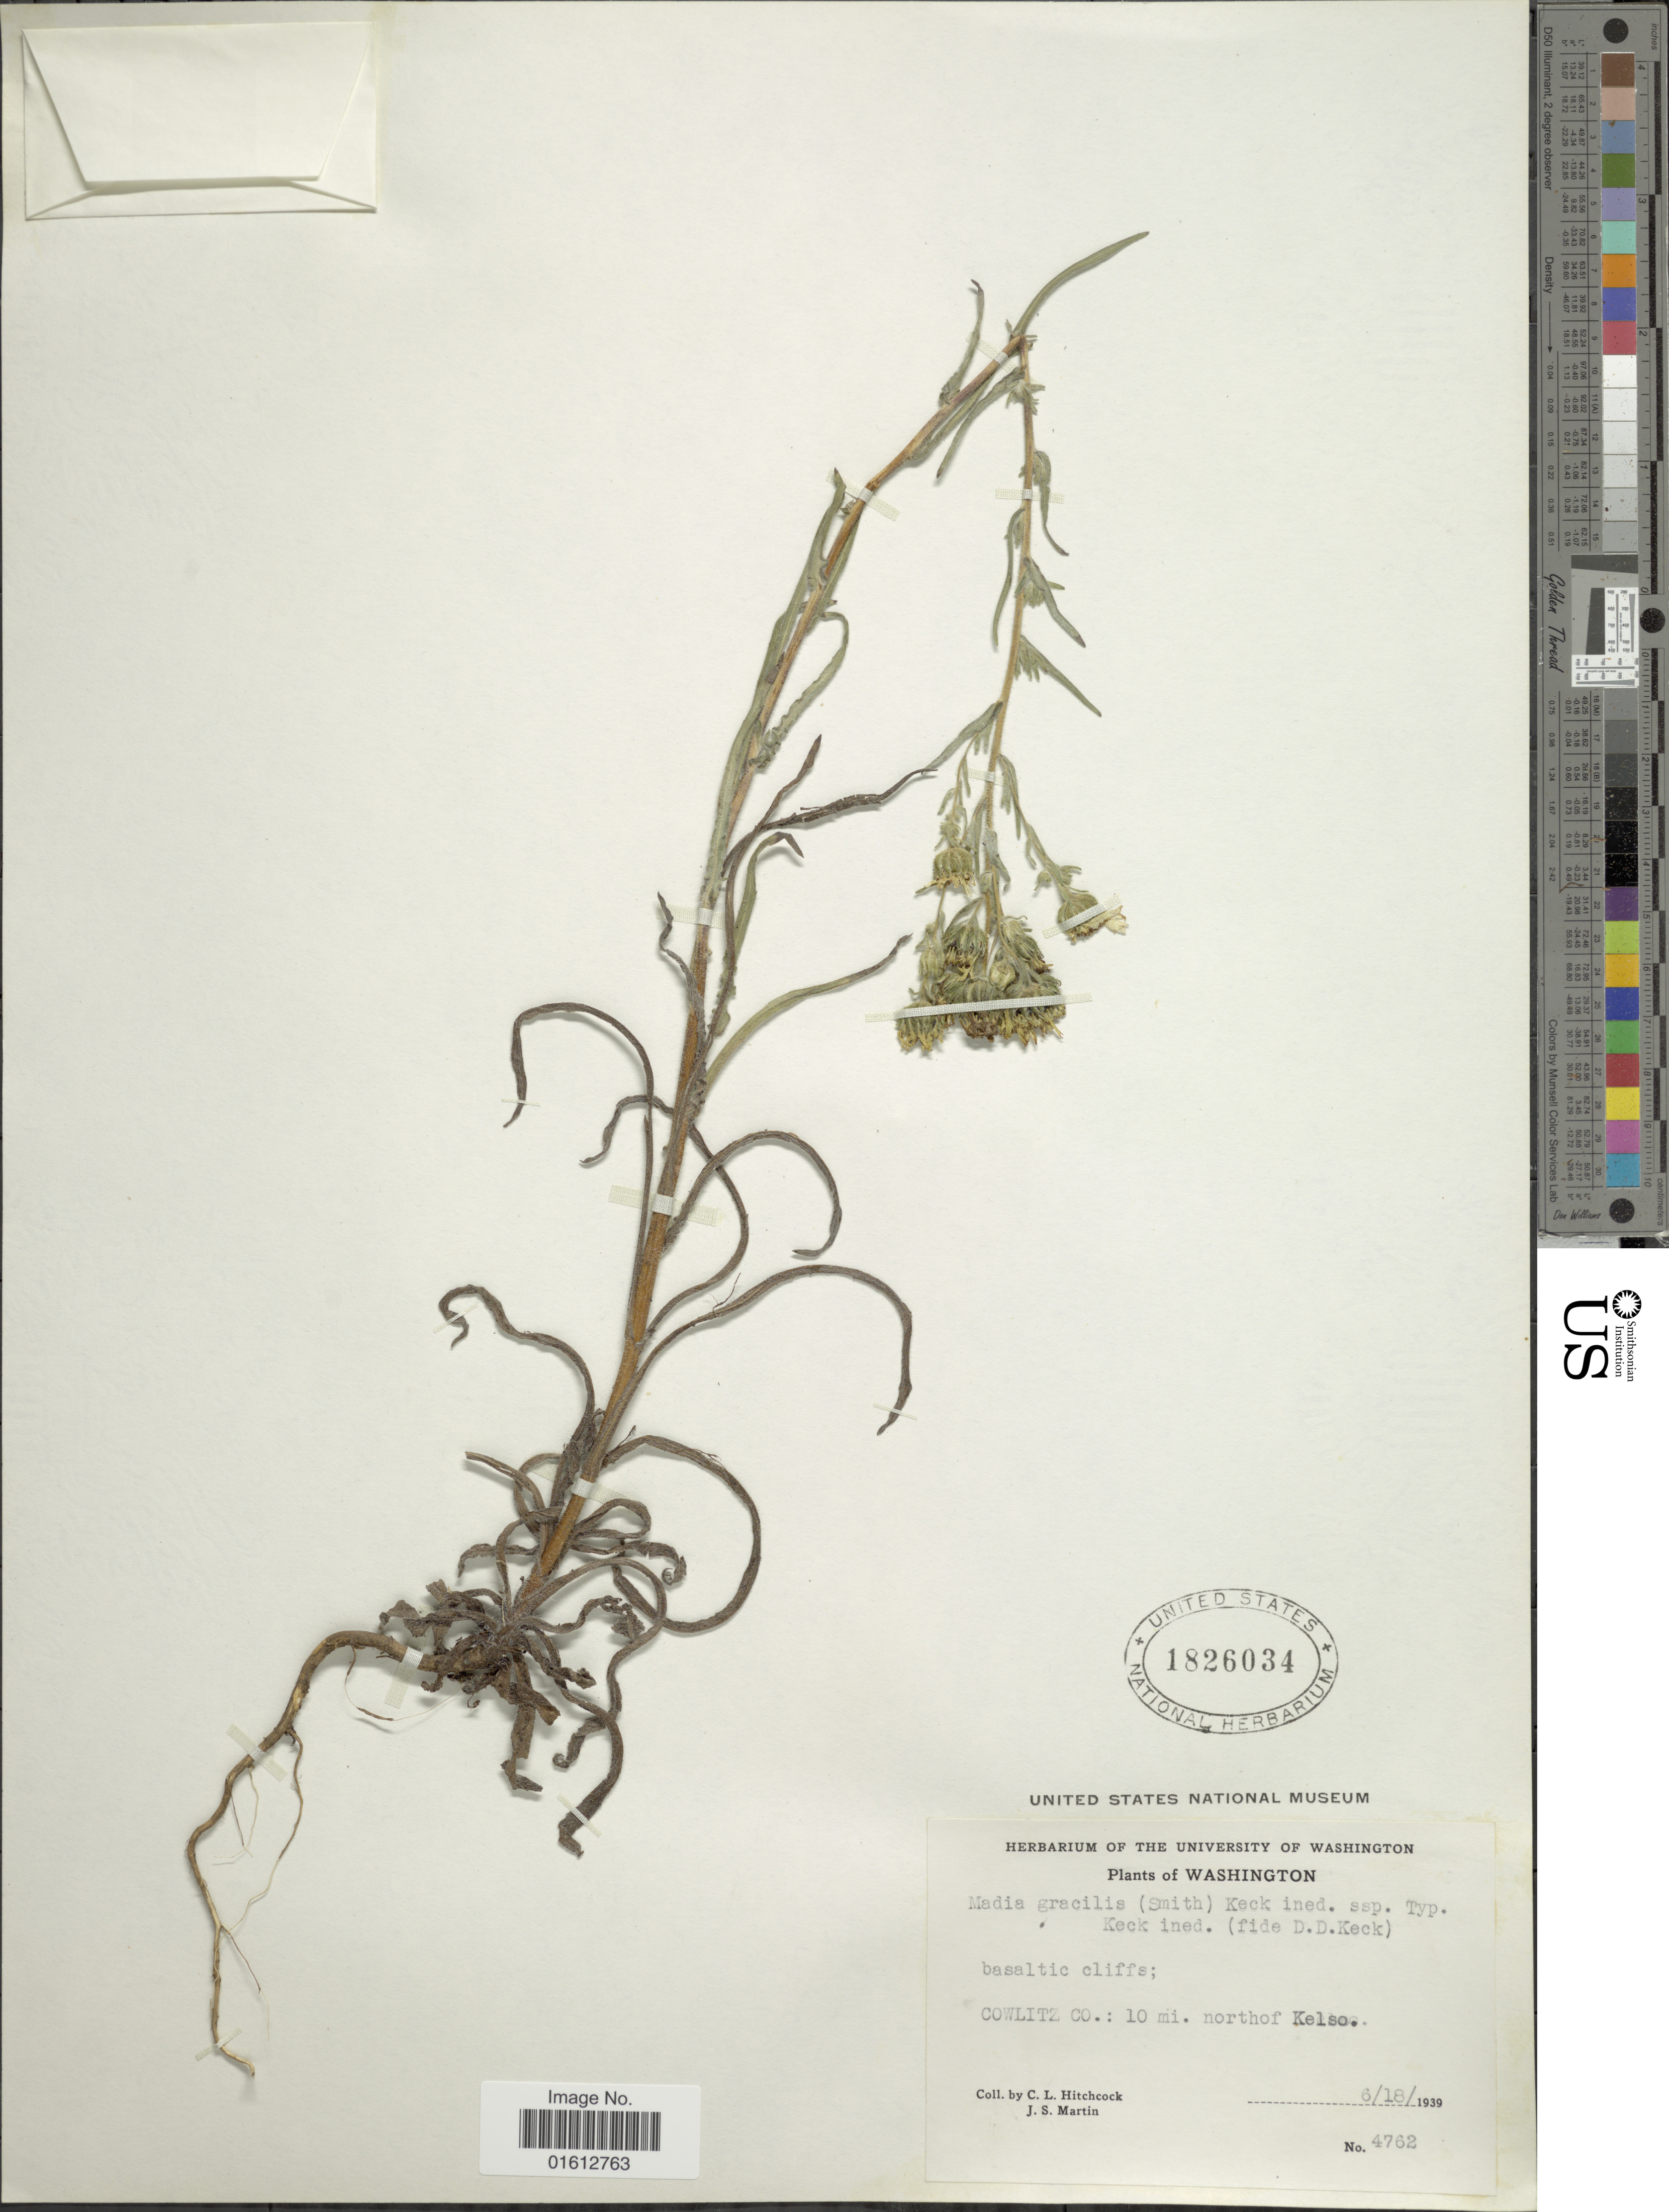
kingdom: Plantae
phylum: Tracheophyta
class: Magnoliopsida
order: Asterales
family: Asteraceae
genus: Madia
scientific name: Madia gracilis subsp. gracilis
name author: (Sm.) D.D. Keck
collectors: C. L. Hitchcock & J. S. Martin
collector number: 4762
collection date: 1939-06-18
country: United States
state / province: Washington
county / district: Cowlitz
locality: Washington, Cowlitz Co.: 10 mi. north of Kelso.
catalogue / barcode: US 1826034